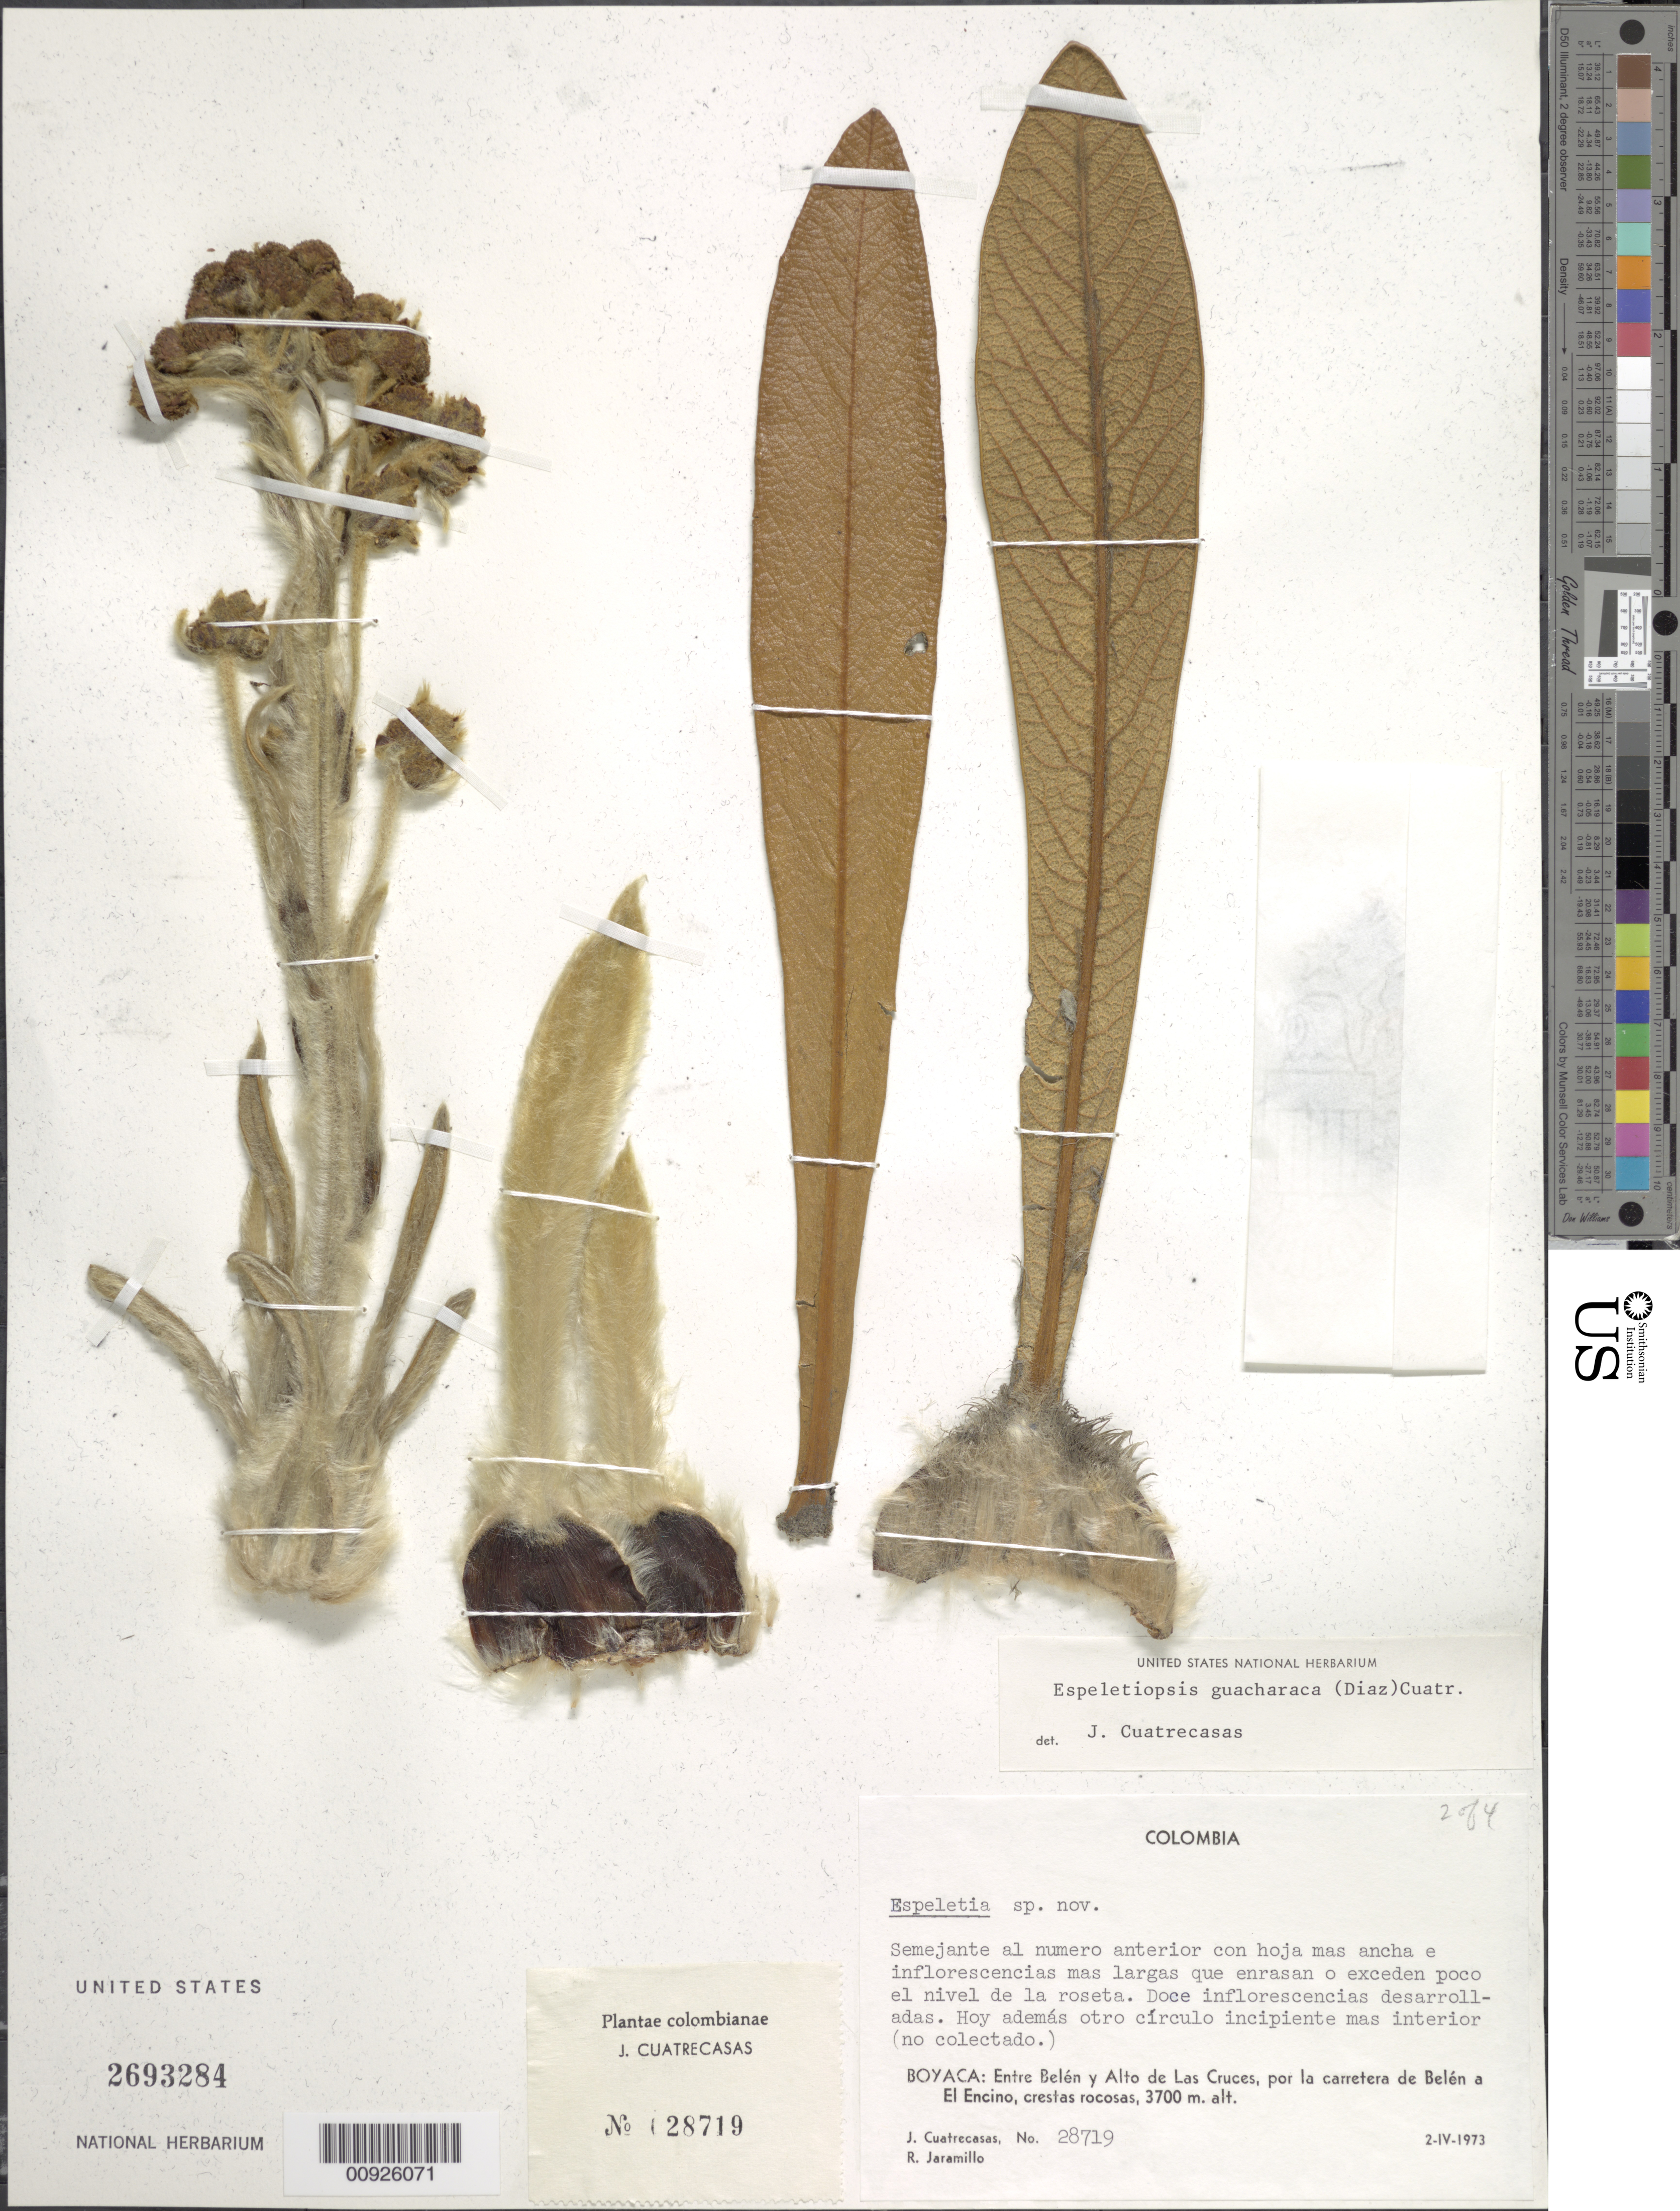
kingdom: Plantae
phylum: Tracheophyta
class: Magnoliopsida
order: Asterales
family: Asteraceae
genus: Espeletiopsis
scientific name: Espeletiopsis jimenez-quesadae var. guacharaca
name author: (S. Díaz) Cuatrec.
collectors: J. Cuatrecasas & R. Jaramillo M.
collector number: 28719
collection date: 1973-04-02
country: Colombia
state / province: Boyacá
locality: Boyacá: Entre Belen y Alto de Las Cruces, por la carretera de Belen a El Encino, crestas rocosas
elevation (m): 3700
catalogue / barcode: US 2693284